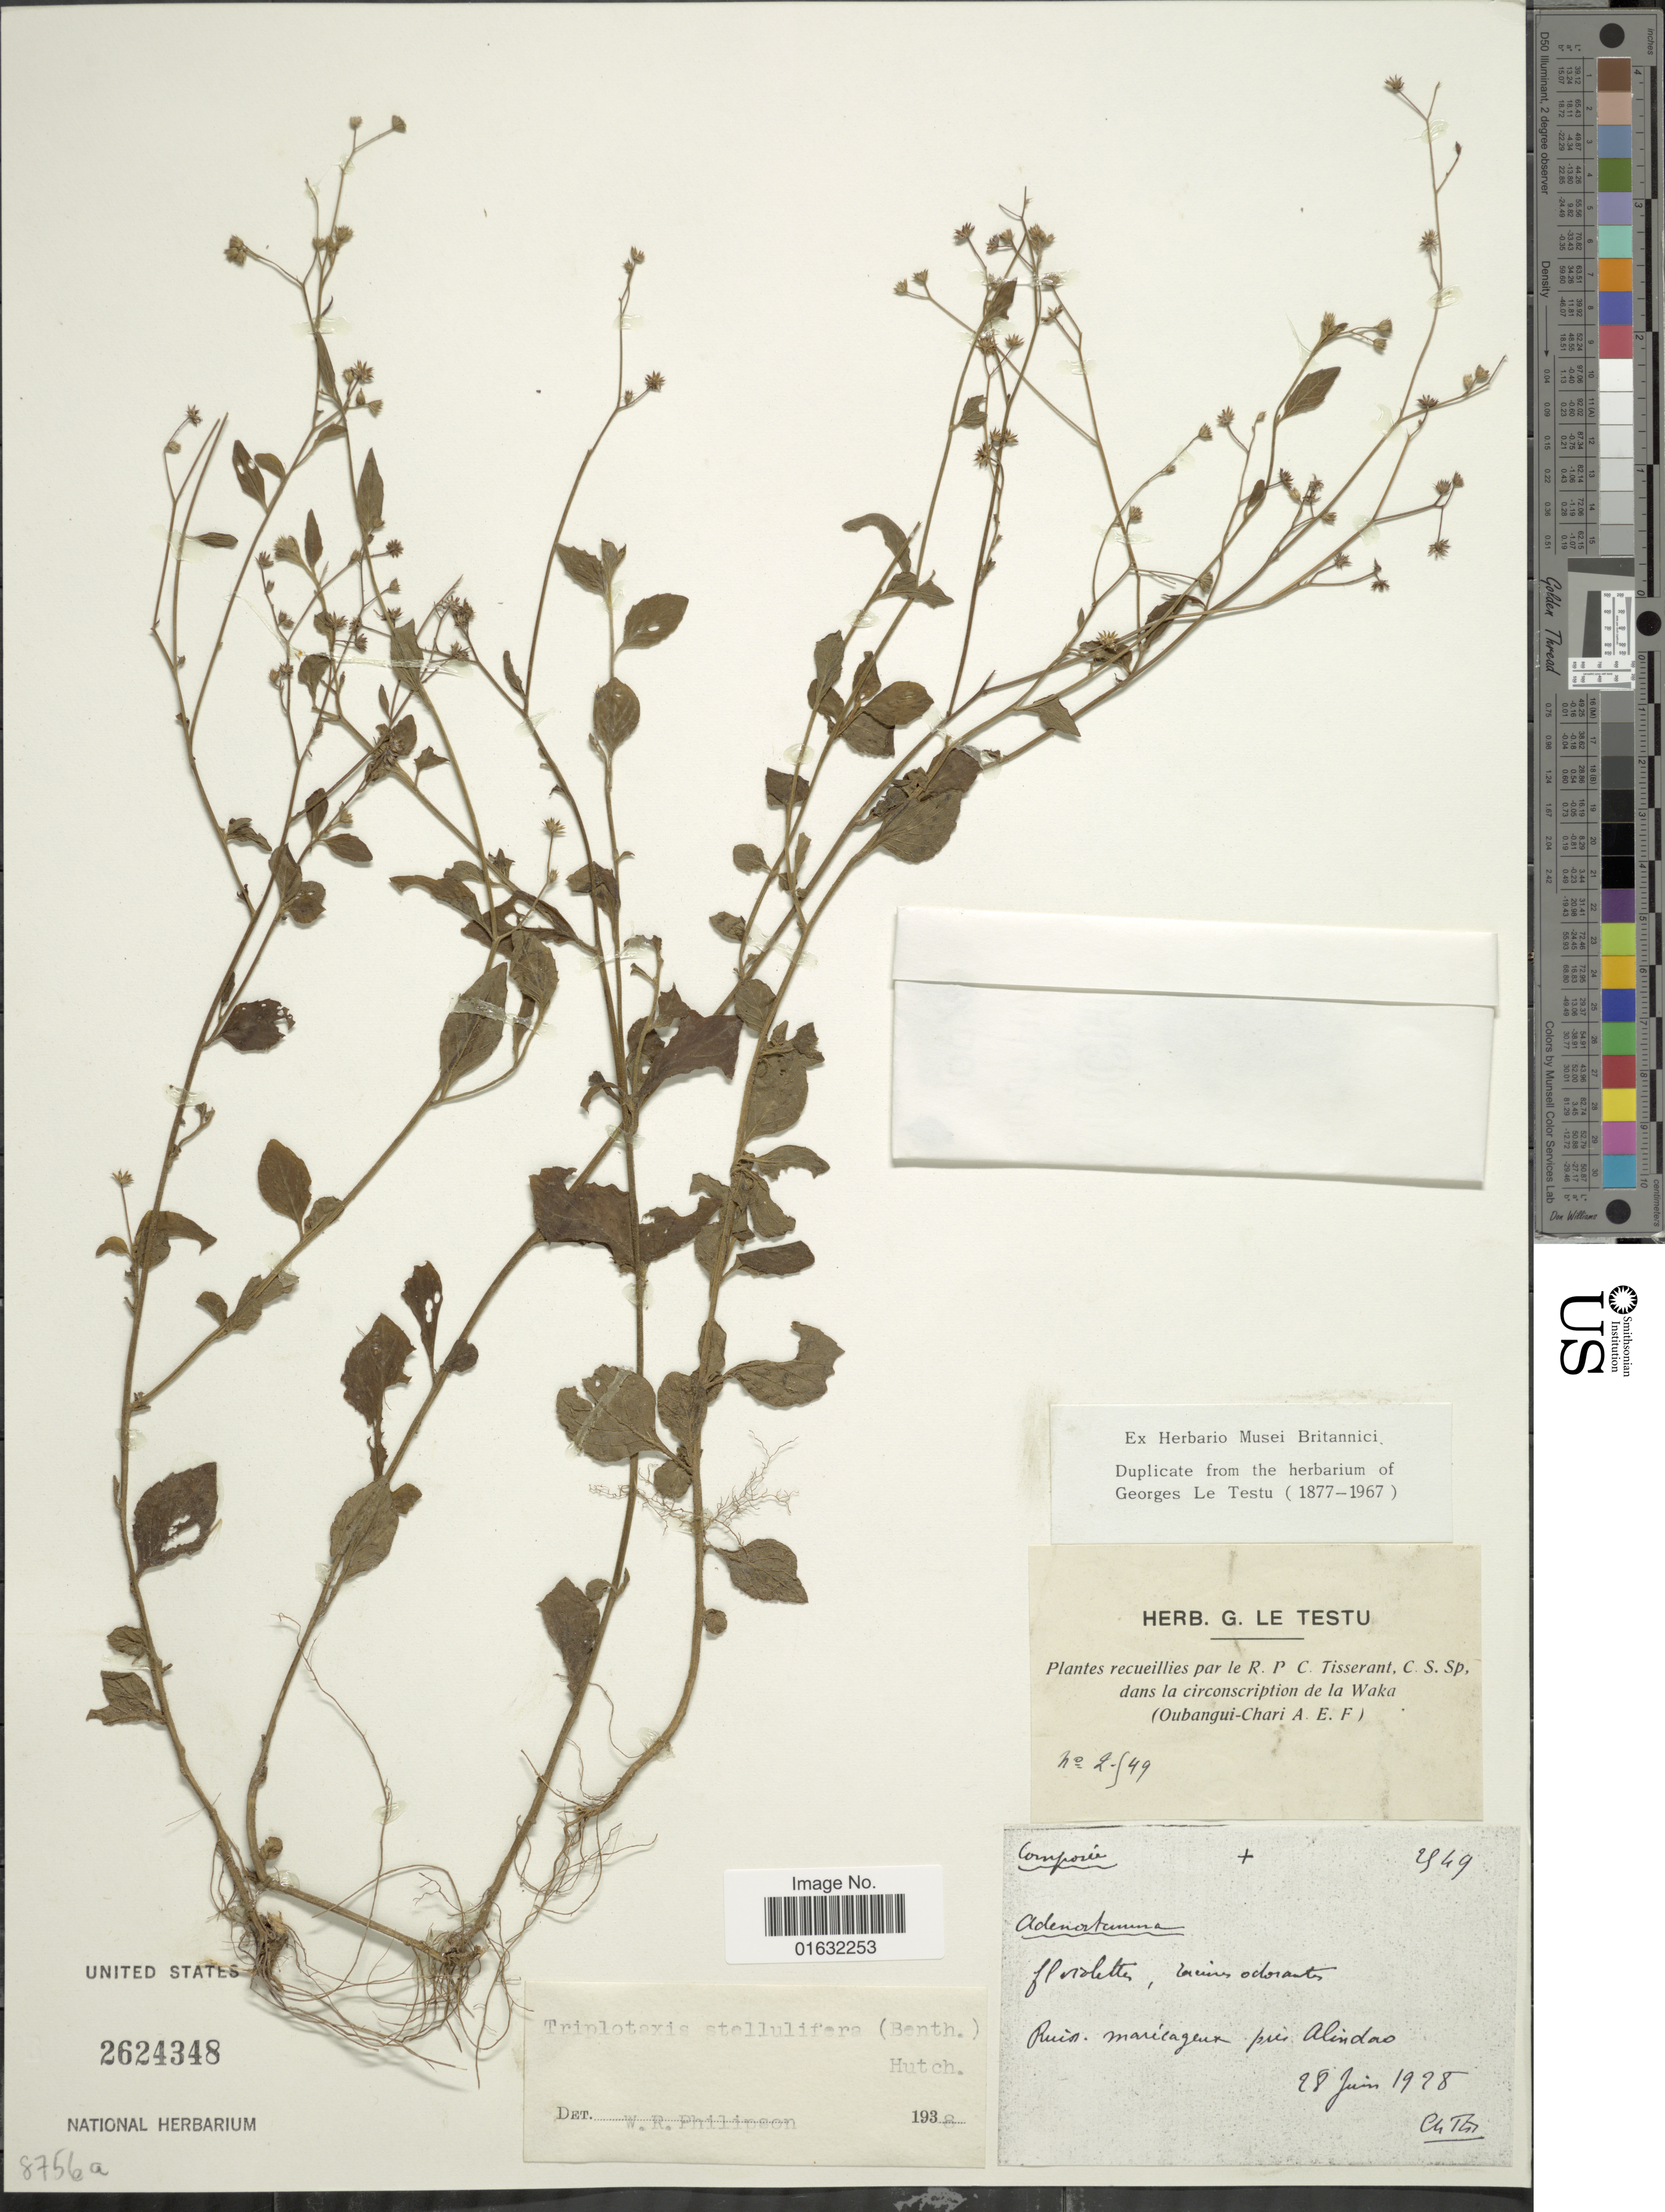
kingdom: Plantae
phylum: Tracheophyta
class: Magnoliopsida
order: Asterales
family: Asteraceae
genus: Cyanthillium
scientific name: Cyanthillium stelluliferum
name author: (Benth.) H. Rob.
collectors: G. Le Testu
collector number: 2949*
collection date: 1928-06-28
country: Central African Republic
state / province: Basse-Kotto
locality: Florette, roverins odorant, Ruis : Marriageux pews Alindao, recueillies par le R.P.C. Tisserant, C.S. Sp., dans la circonscription de la Waka (Oubangui-Chari A.E.F.)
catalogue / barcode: US 2624348